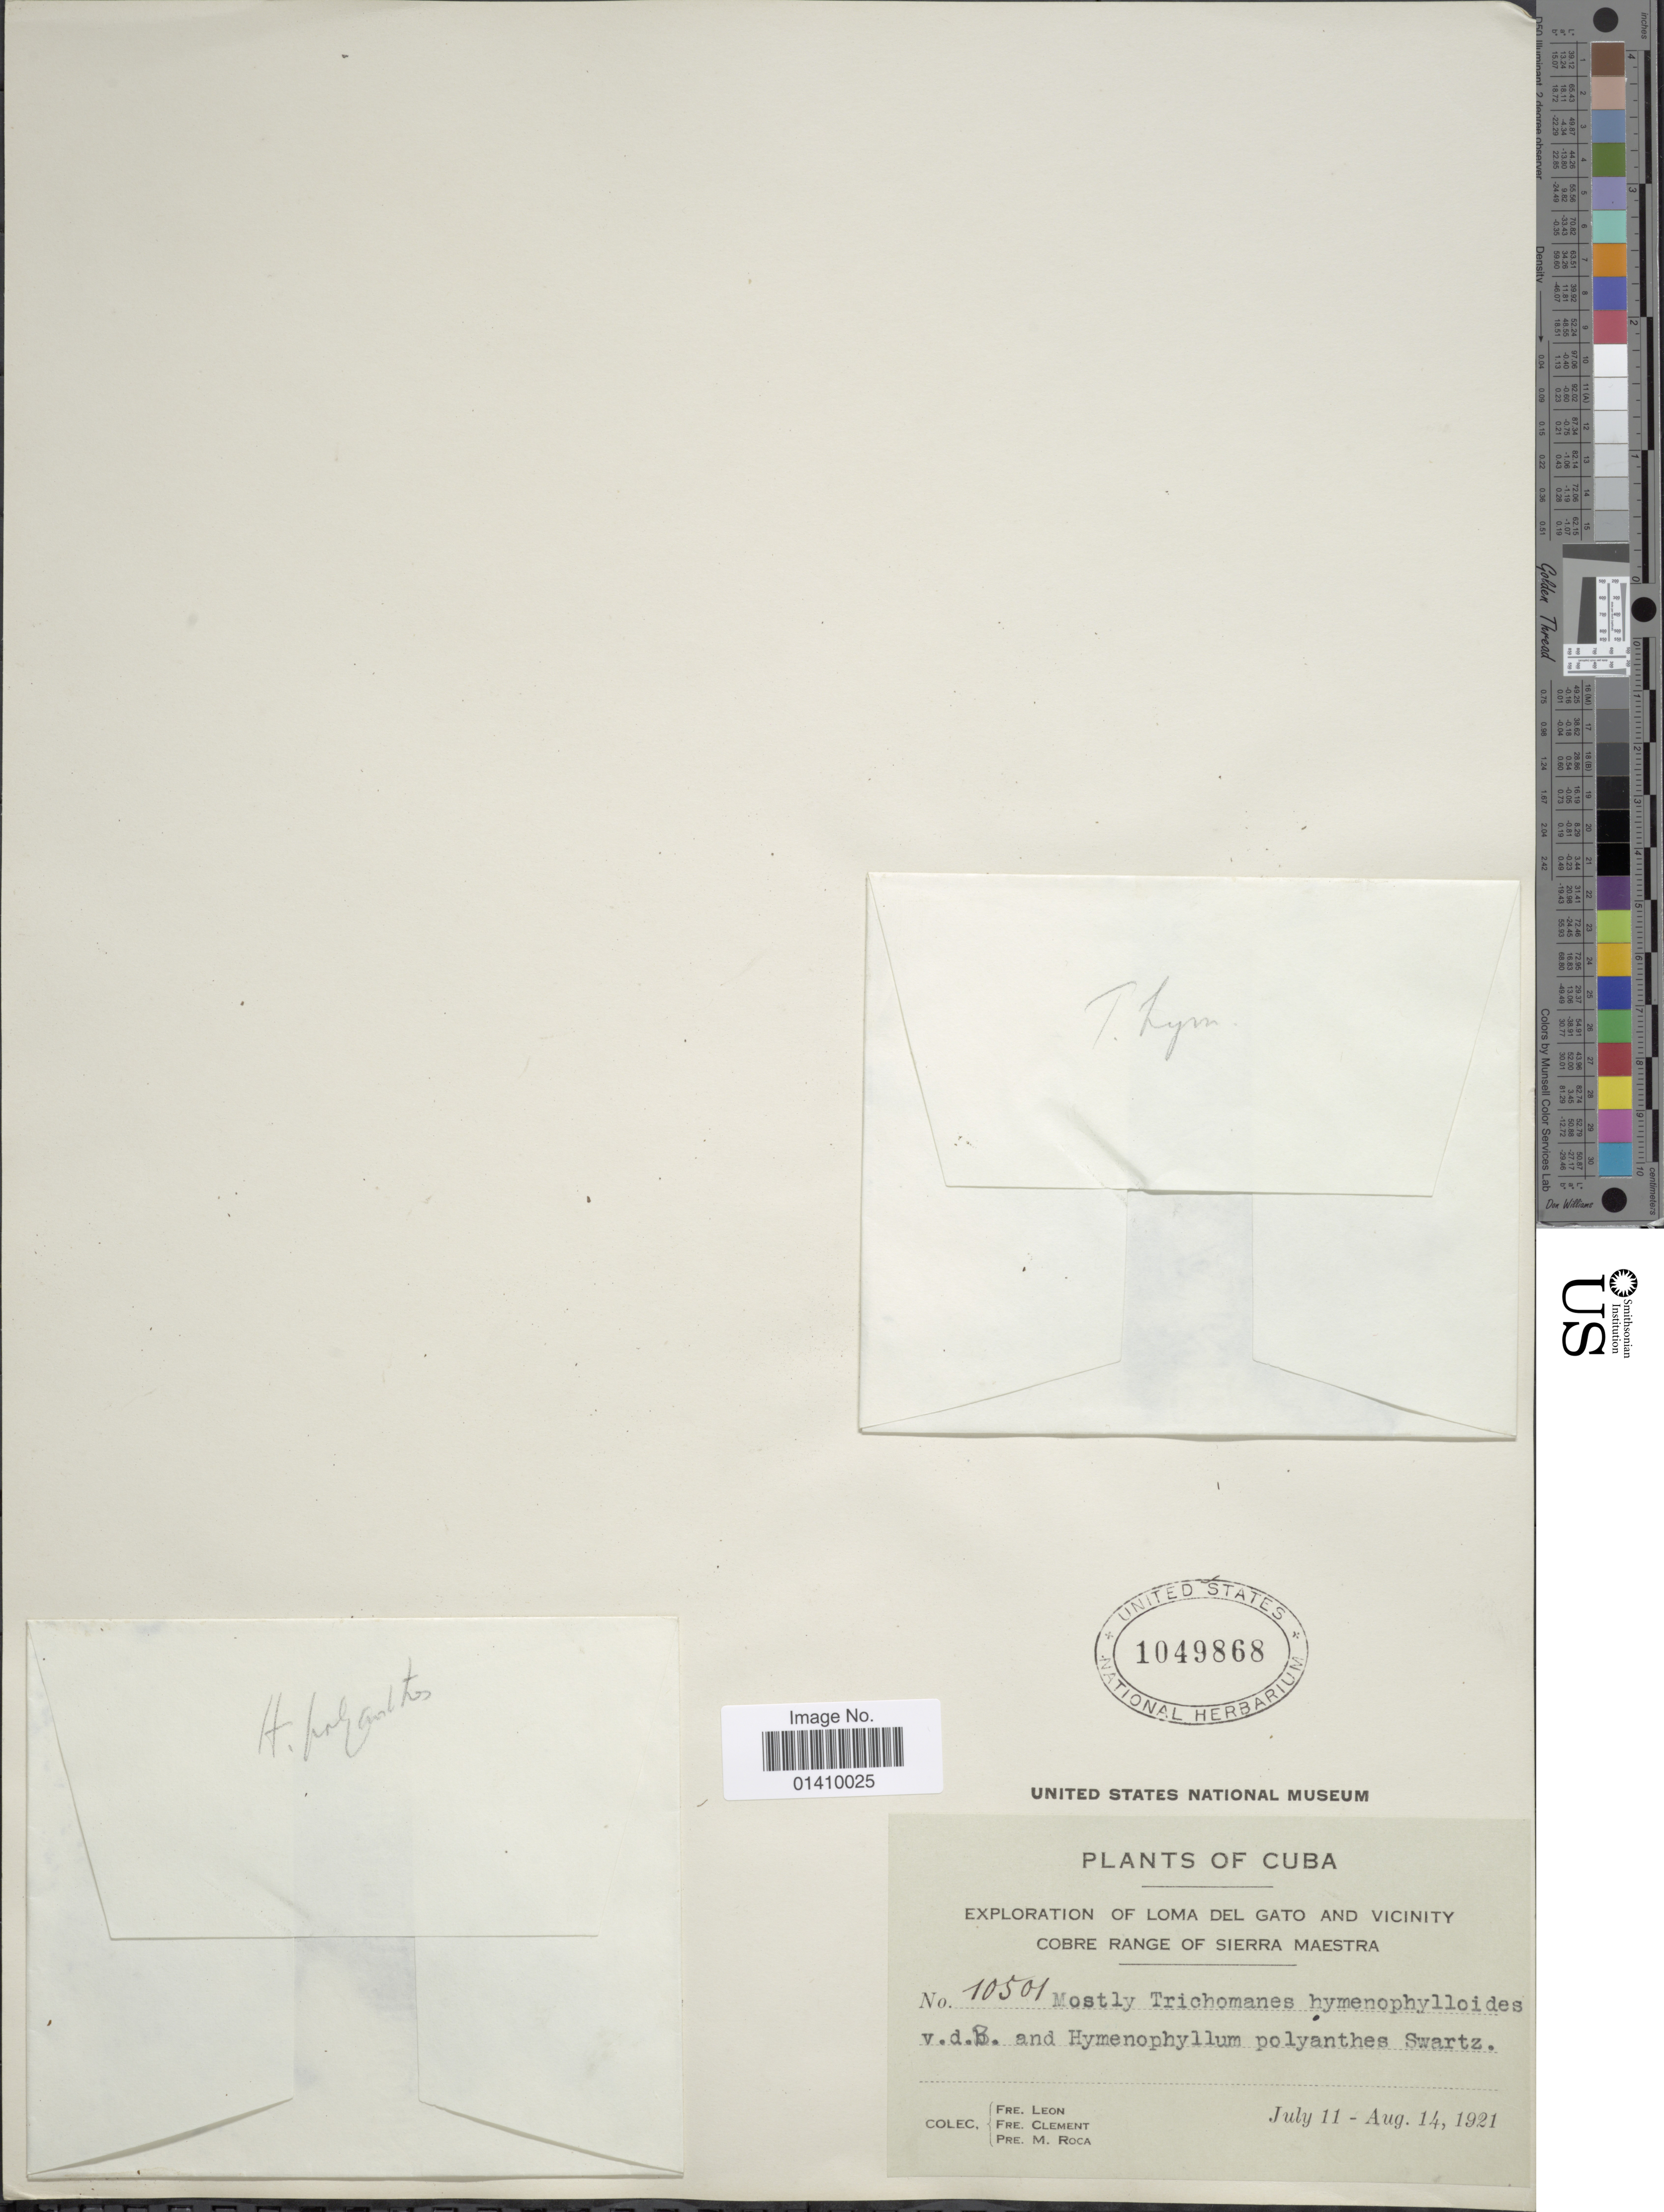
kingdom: Plantae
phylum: Tracheophyta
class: Polypodiopsida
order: Hymenophyllales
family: Hymenophyllaceae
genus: Polyphlebium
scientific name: Polyphlebium hymenophylloides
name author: (Bosch) Ebihara & Dubuisson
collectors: F. Leon, B. Clement & M. Roca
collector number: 10501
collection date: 1921-07-11/1921-08-14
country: Cuba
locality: Loma Del Gato and vicinity Cobre Range of Sierra Maestra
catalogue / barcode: US 1049868